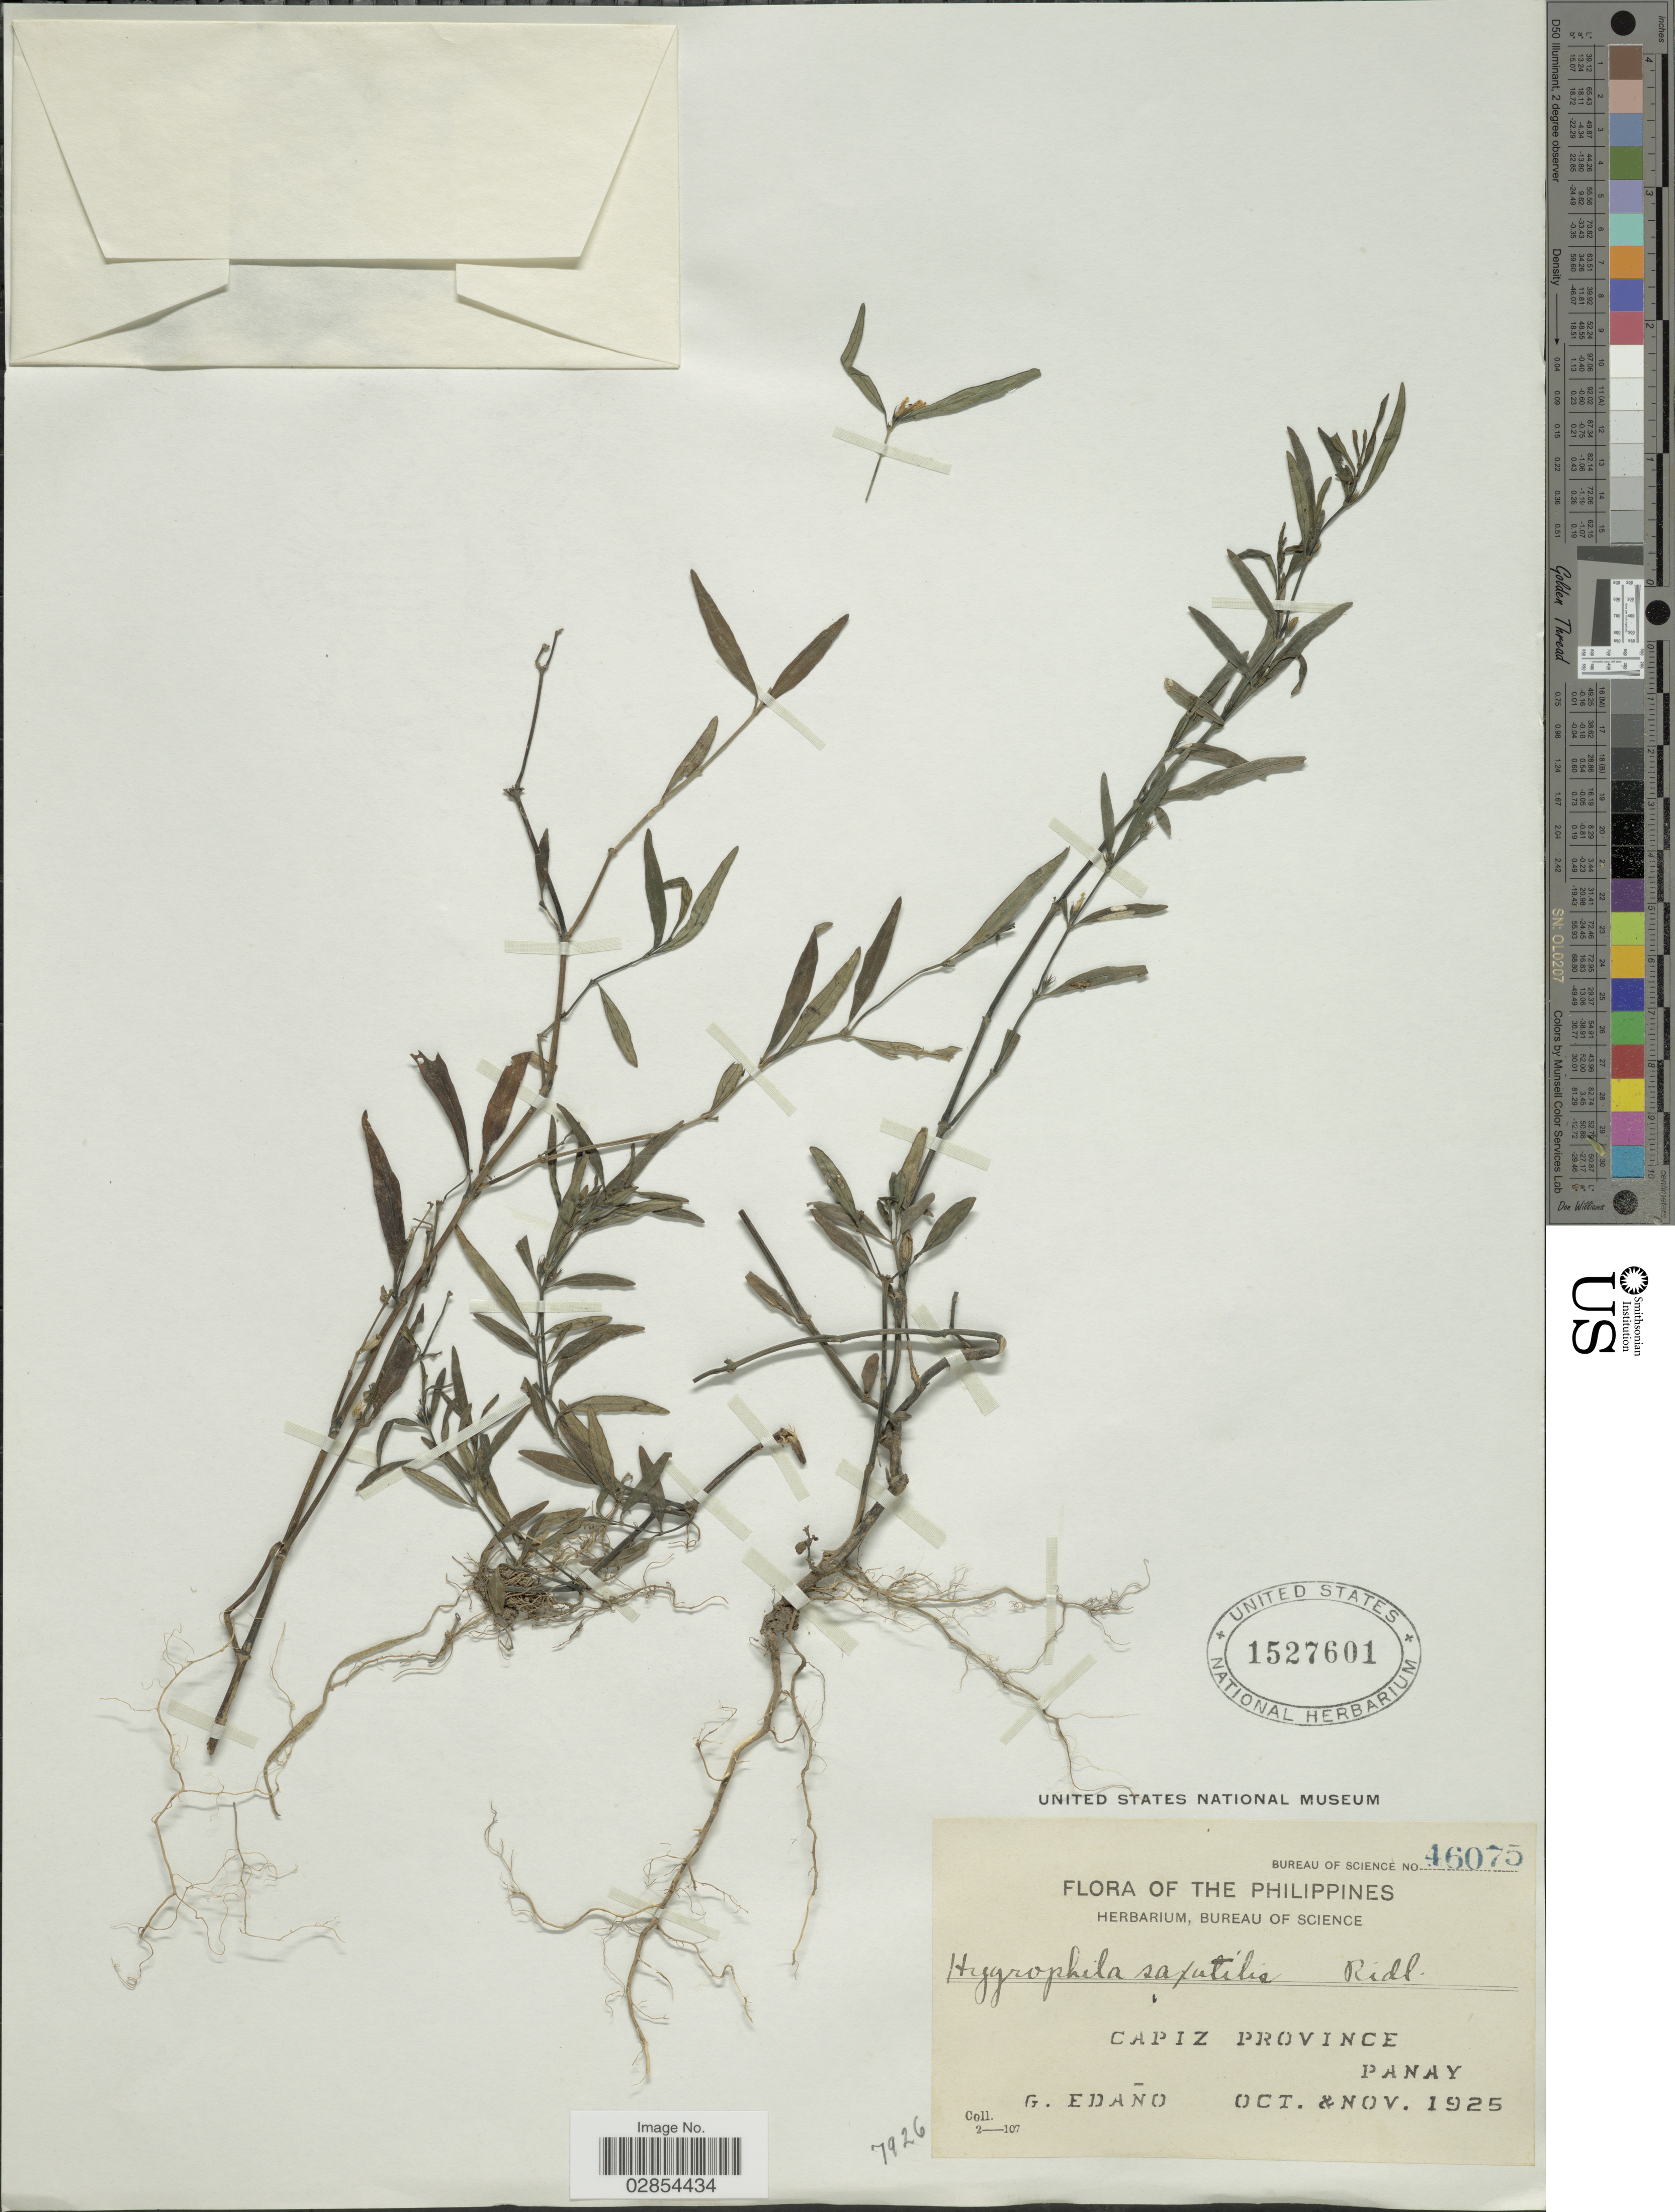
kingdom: Plantae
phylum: Tracheophyta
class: Magnoliopsida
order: Lamiales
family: Acanthaceae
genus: Hygrophila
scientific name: Hygrophila saxatilis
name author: Ridl.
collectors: G. Edaño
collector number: Bureau of Science 46075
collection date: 1925-10/1925-11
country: Philippines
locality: Capiz Province. Panay.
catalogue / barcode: US 1527601